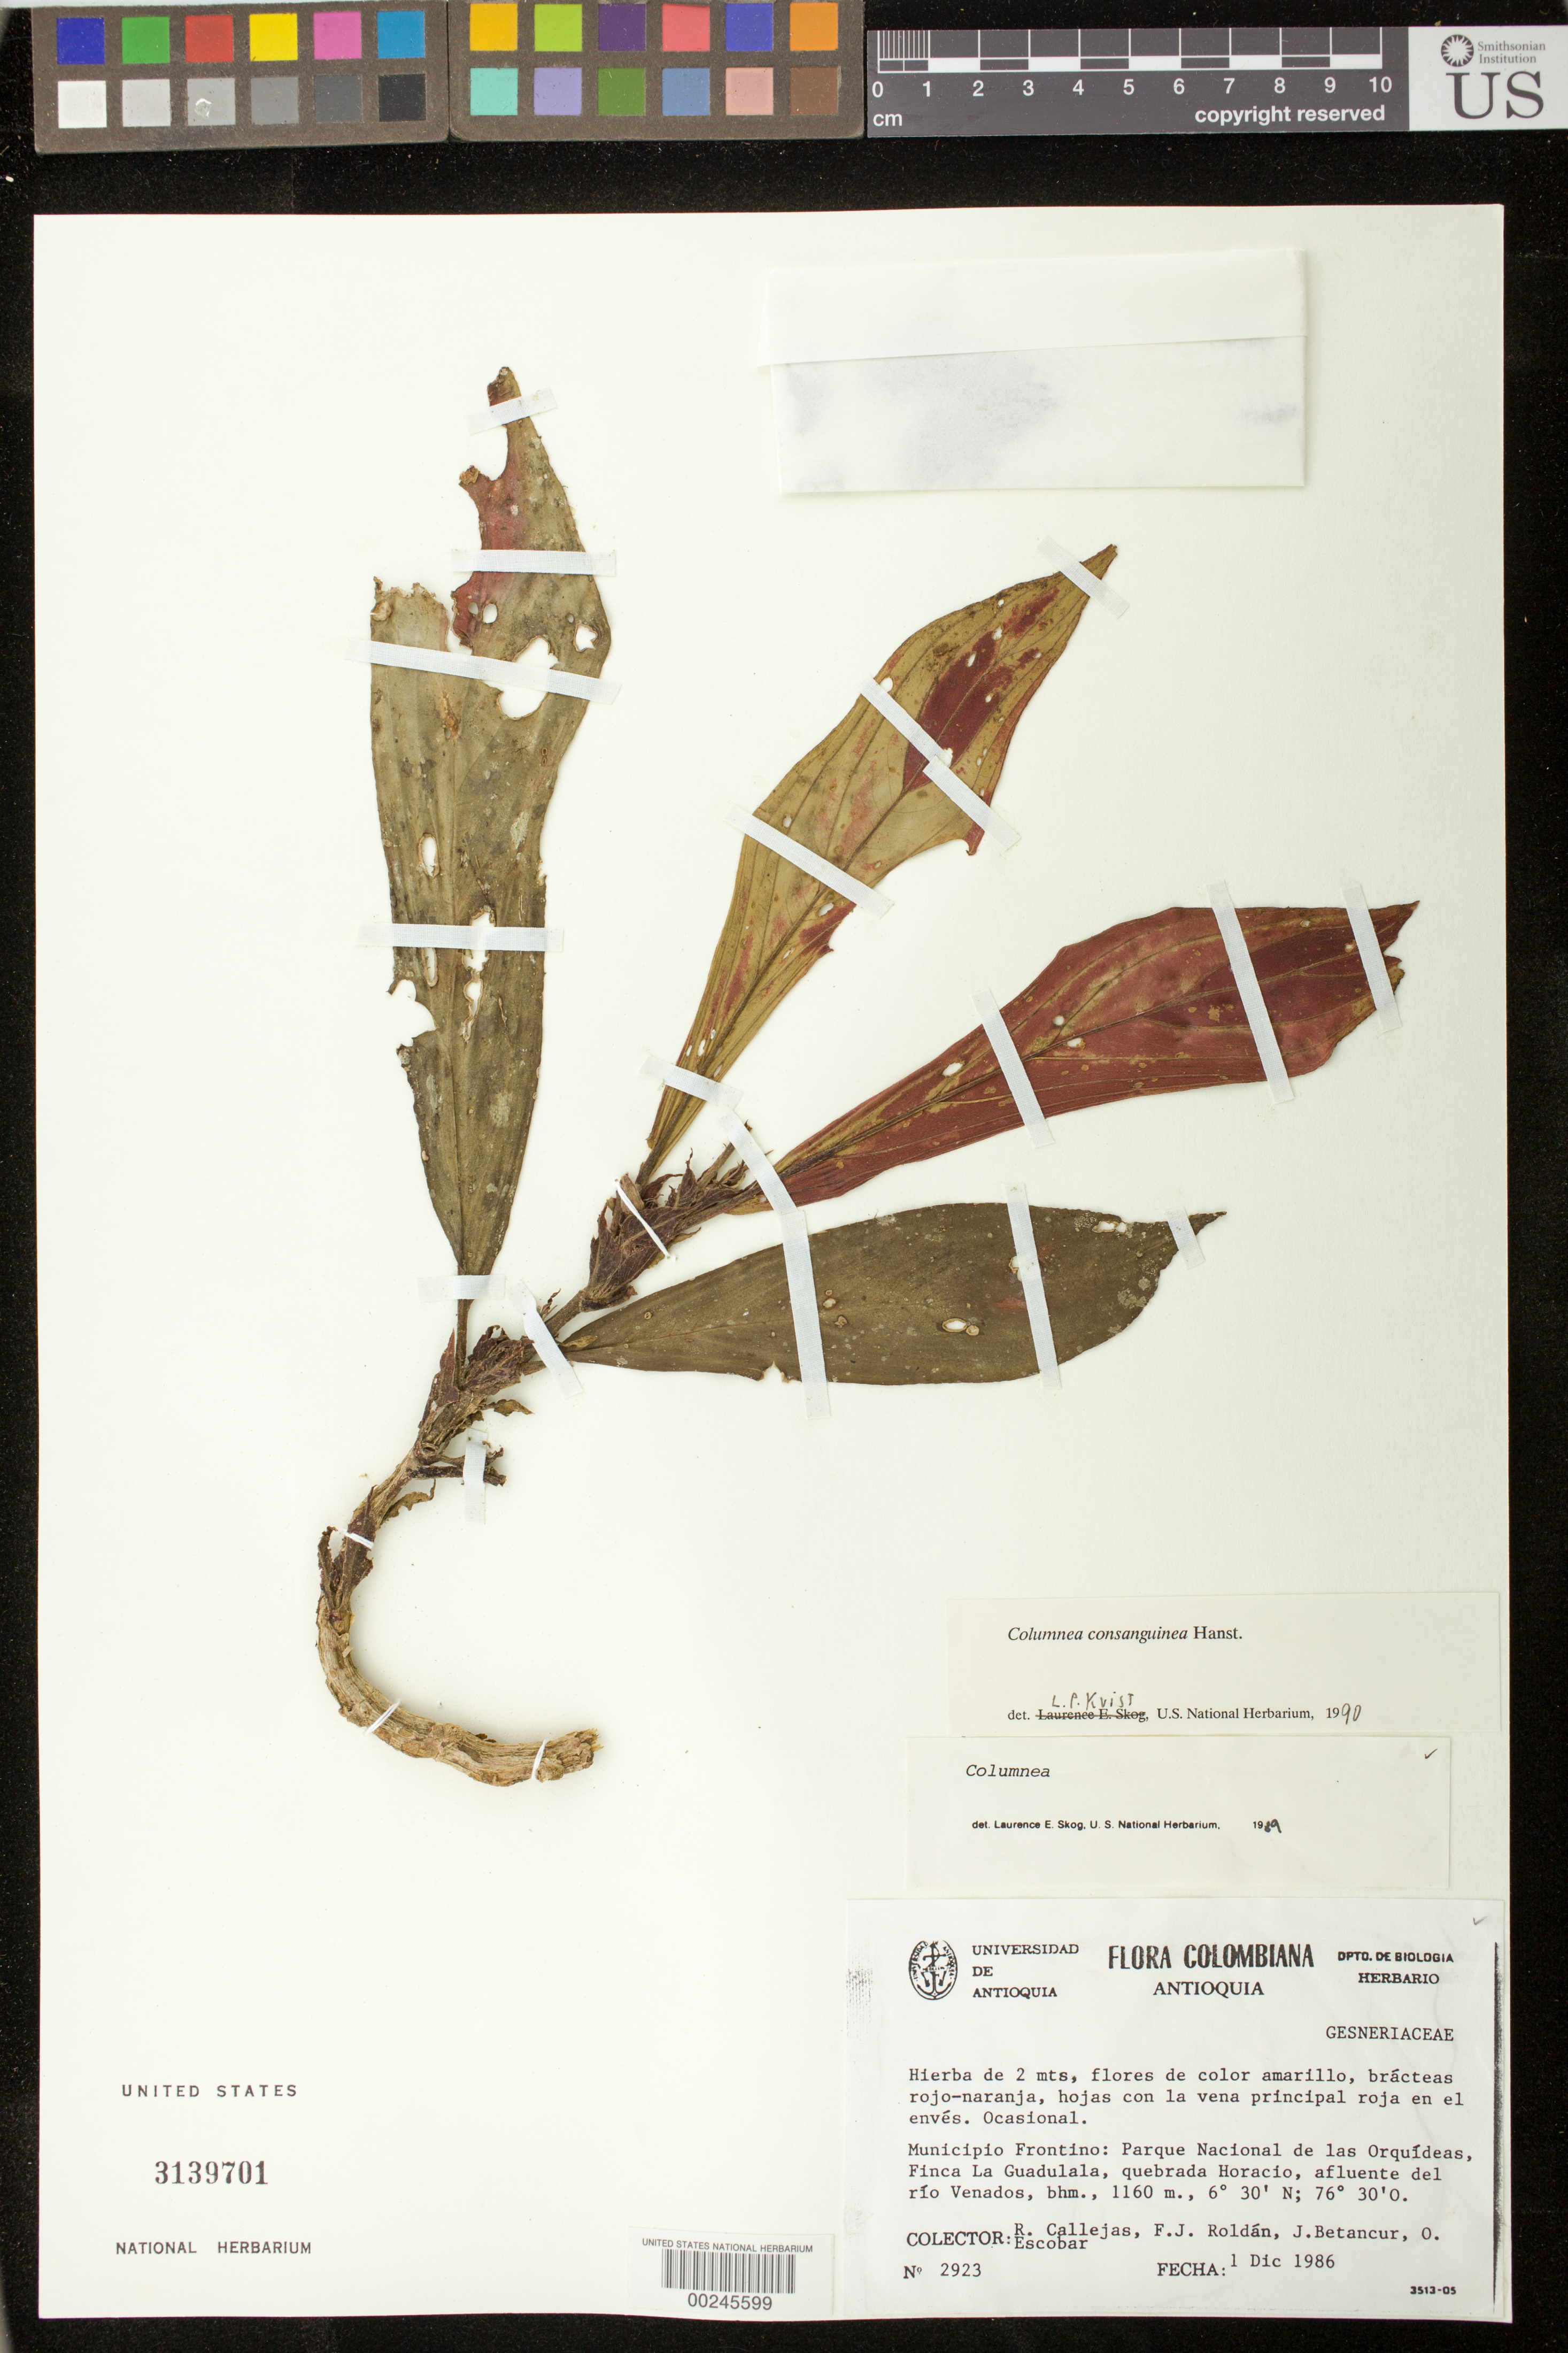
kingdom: Plantae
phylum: Tracheophyta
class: Magnoliopsida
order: Lamiales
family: Gesneriaceae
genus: Columnea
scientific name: Columnea consanguinea Hanst. var. consanguinea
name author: (Hanst.) Hanst.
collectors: R. Callejas, F. J. Roldán, J. C. Betancur & O. D. Escobar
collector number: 2923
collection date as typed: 01 Dec 1986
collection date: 1986-12-01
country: Colombia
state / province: Antioquia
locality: Mpio. Frontino, Parque Nacional de las Orquideas, Finca La Guadulala, Quebrada Horacio, tributary of Rio Venados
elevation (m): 1160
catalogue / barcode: US 3139701